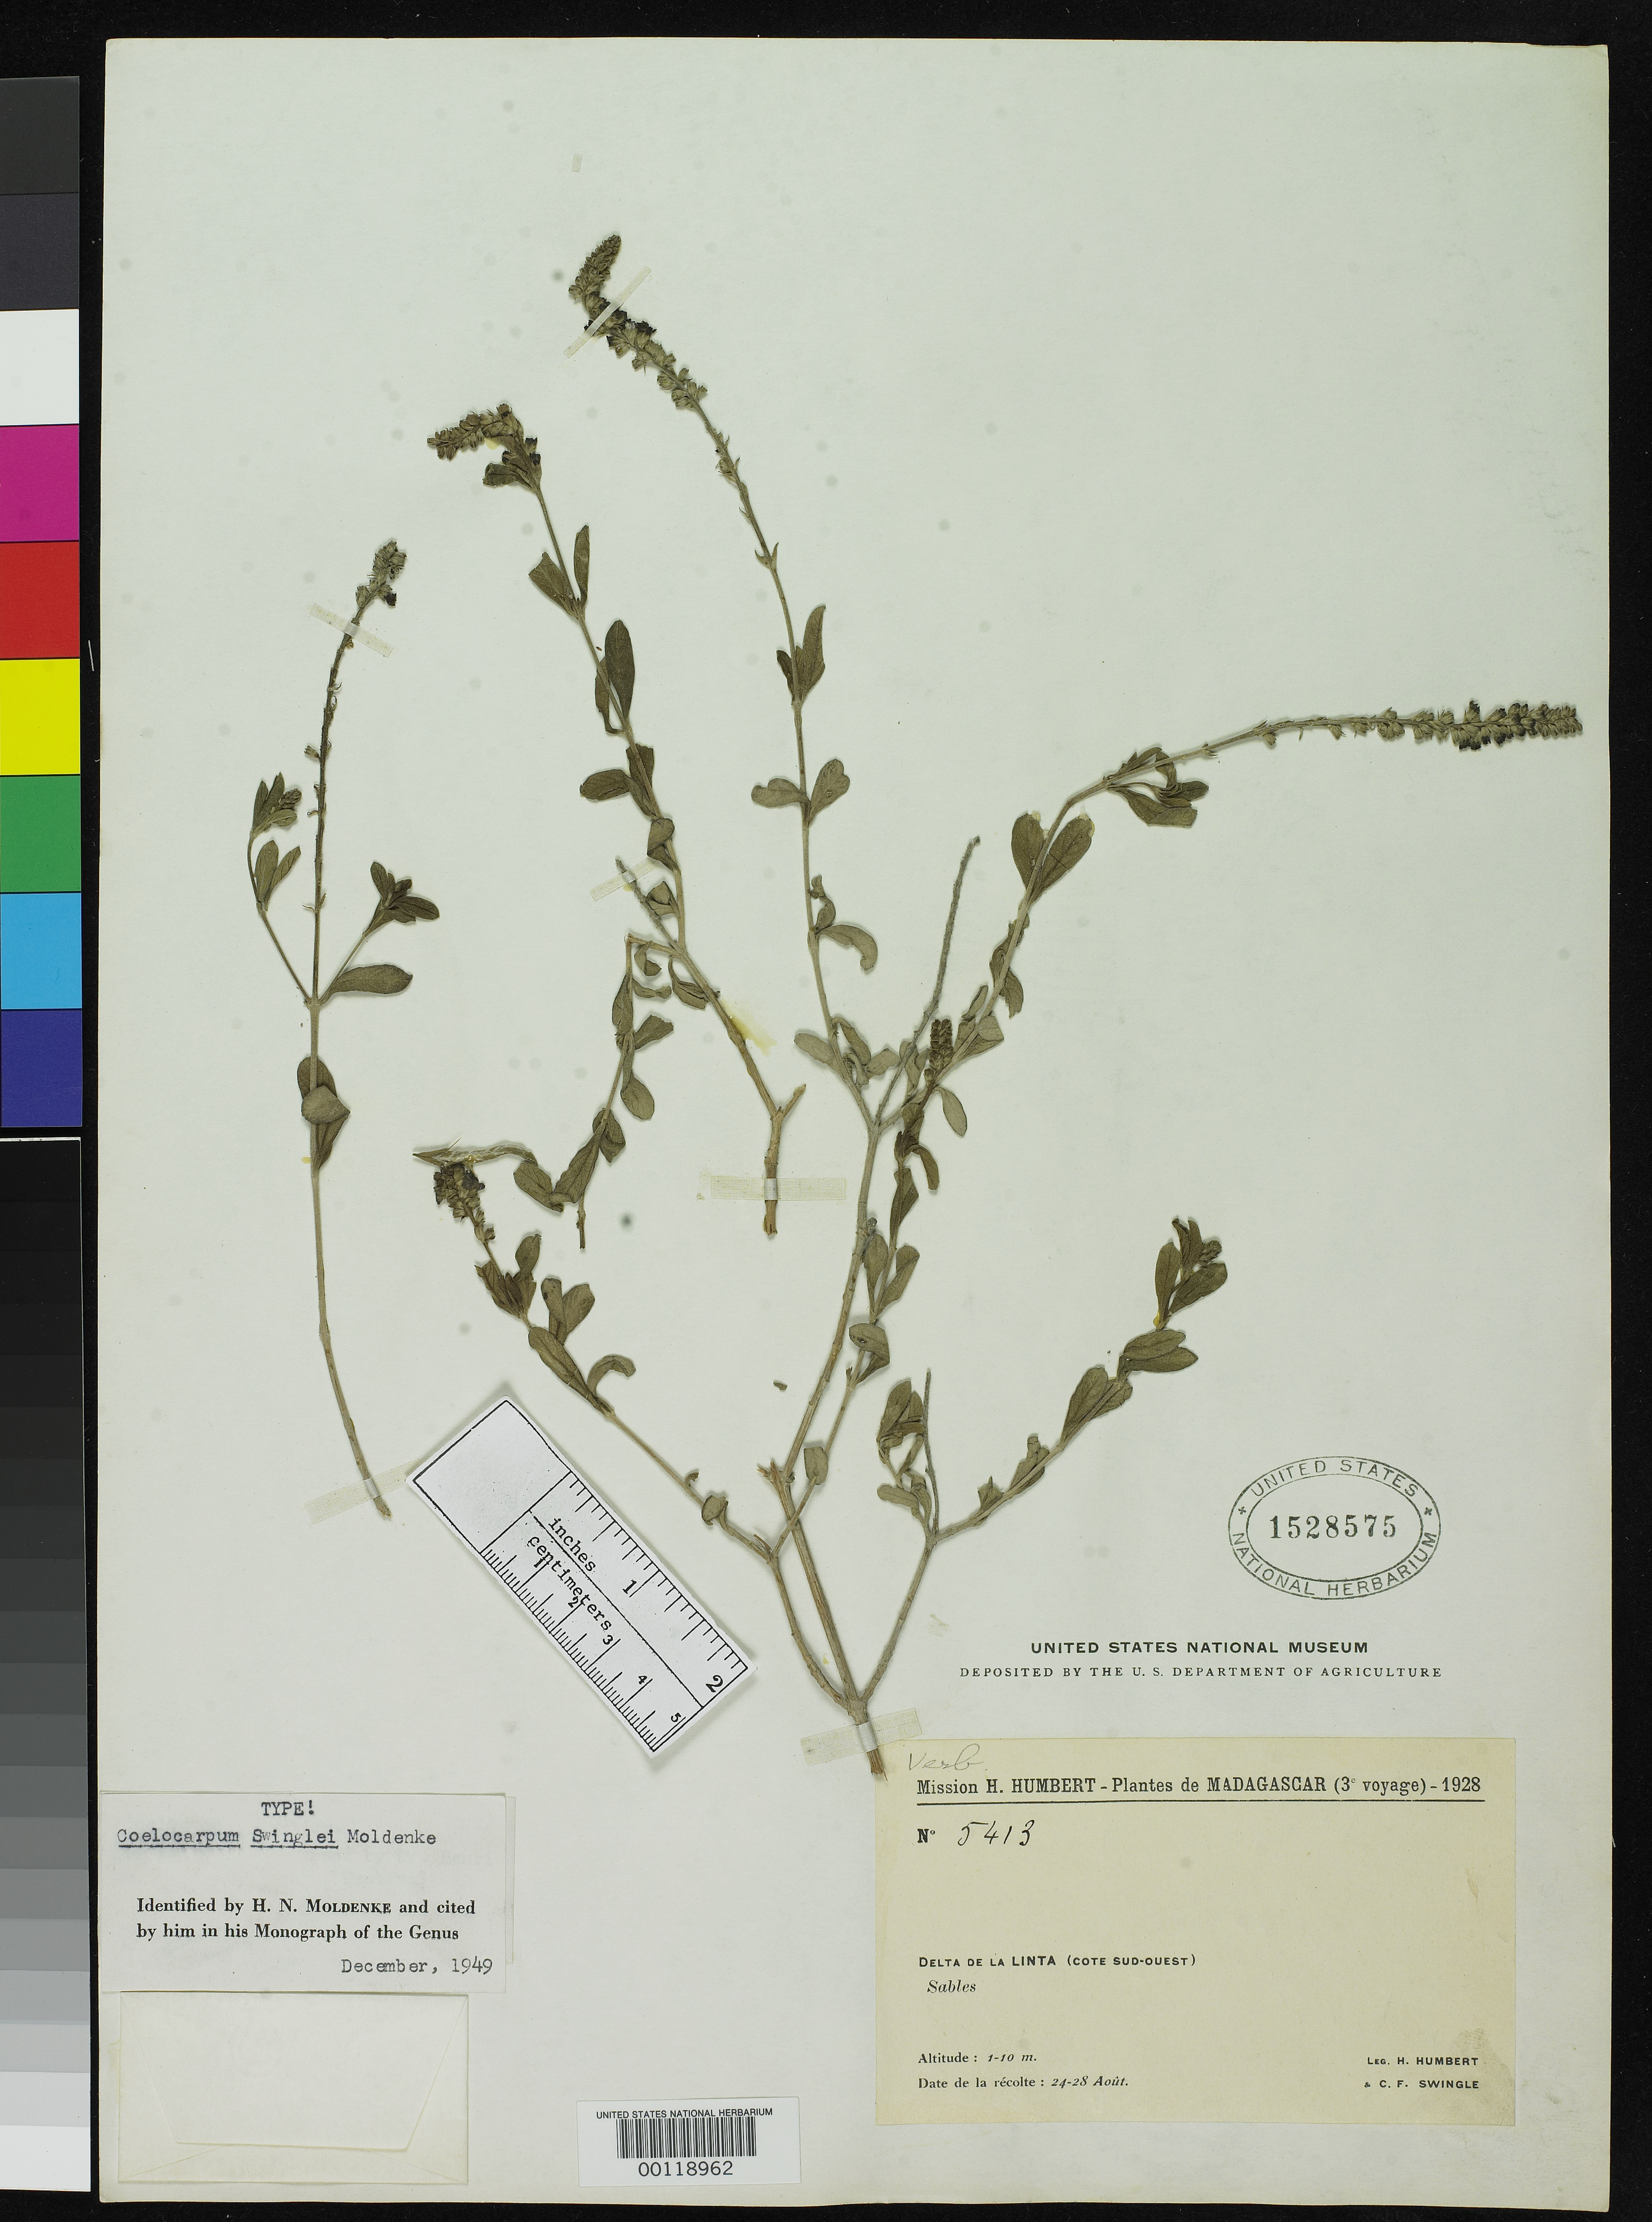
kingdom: Plantae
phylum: Tracheophyta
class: Magnoliopsida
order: Lamiales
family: Verbenaceae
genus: Coelocarpum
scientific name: Coelocarpum swinglei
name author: Moldenke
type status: Holotype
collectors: H. Humbert & C. Swingle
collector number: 5413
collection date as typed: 17 Aug 1928 to 24 Aug 1928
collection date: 1928-08-17/1928-08-24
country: Madagascar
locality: Near Itampolo at Lake Manamoeta, Delta of Linta.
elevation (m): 1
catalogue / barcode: US 1528575